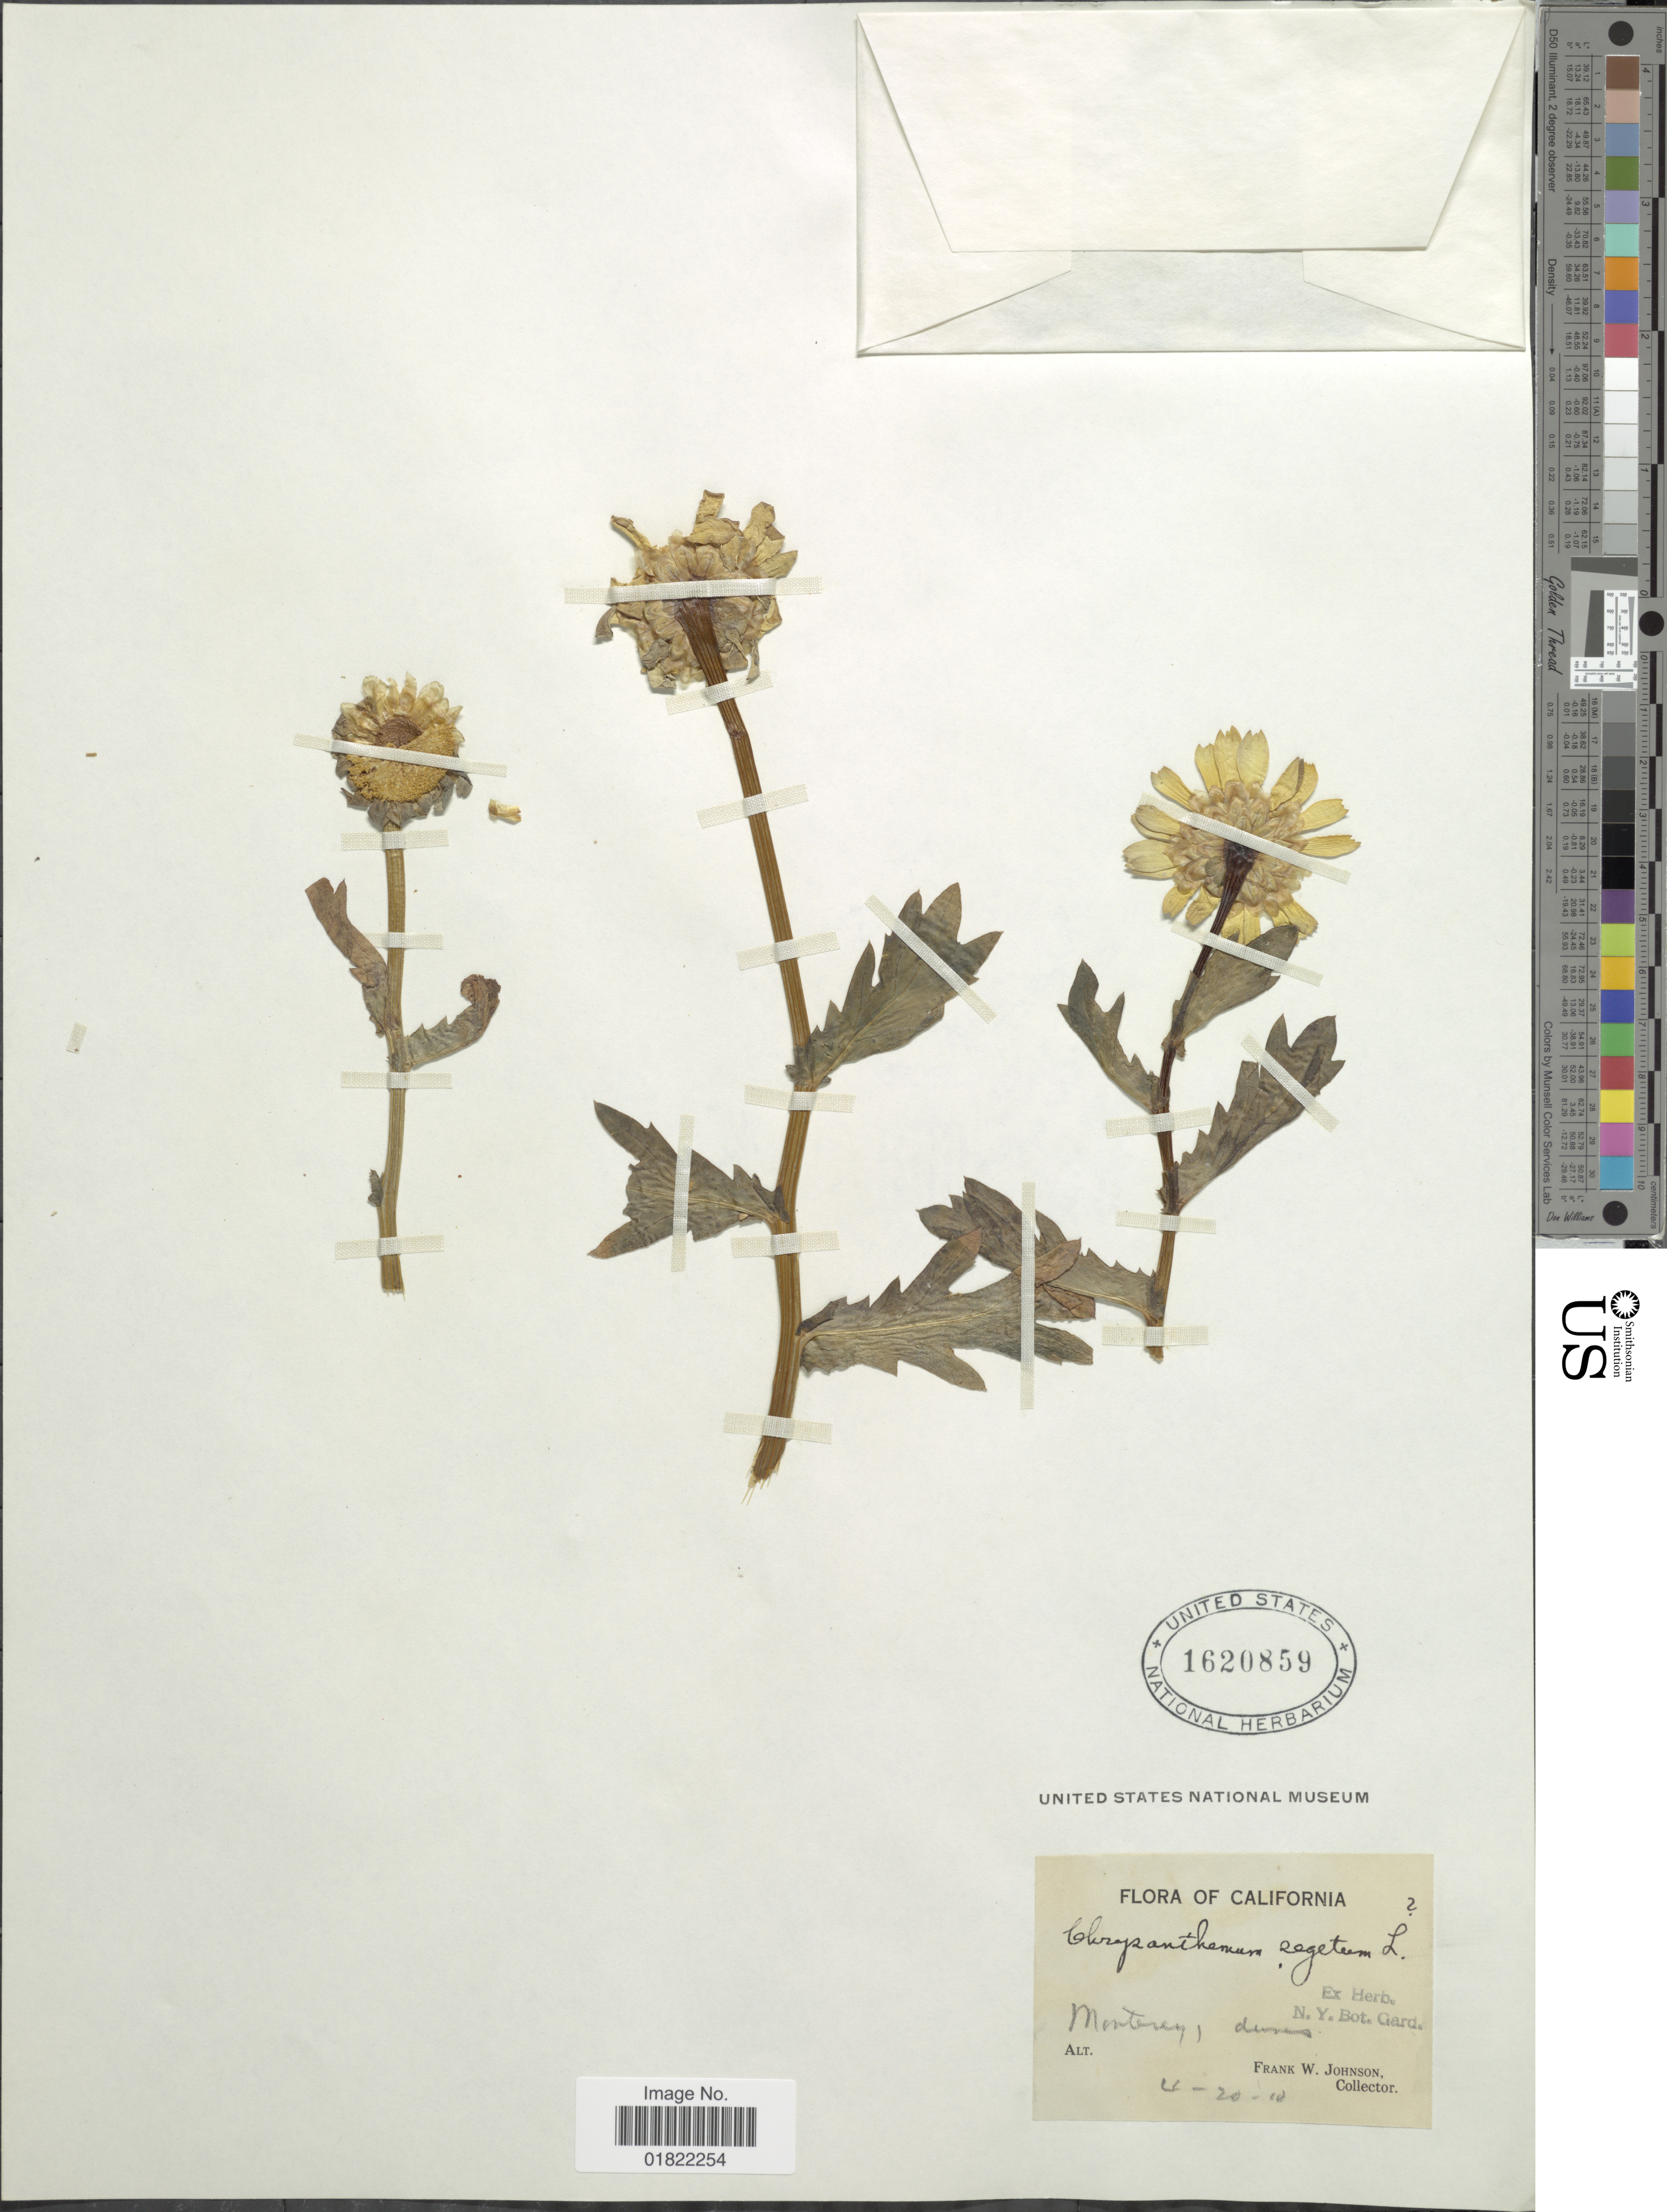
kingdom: Plantae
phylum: Tracheophyta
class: Magnoliopsida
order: Asterales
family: Asteraceae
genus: Chrysanthemum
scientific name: Chrysanthemum segetum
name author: L.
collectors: F. W. Johnson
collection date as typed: Transcribed d/m/y: 20/4/10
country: United States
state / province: California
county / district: Monterey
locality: Monterey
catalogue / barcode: US 1620859